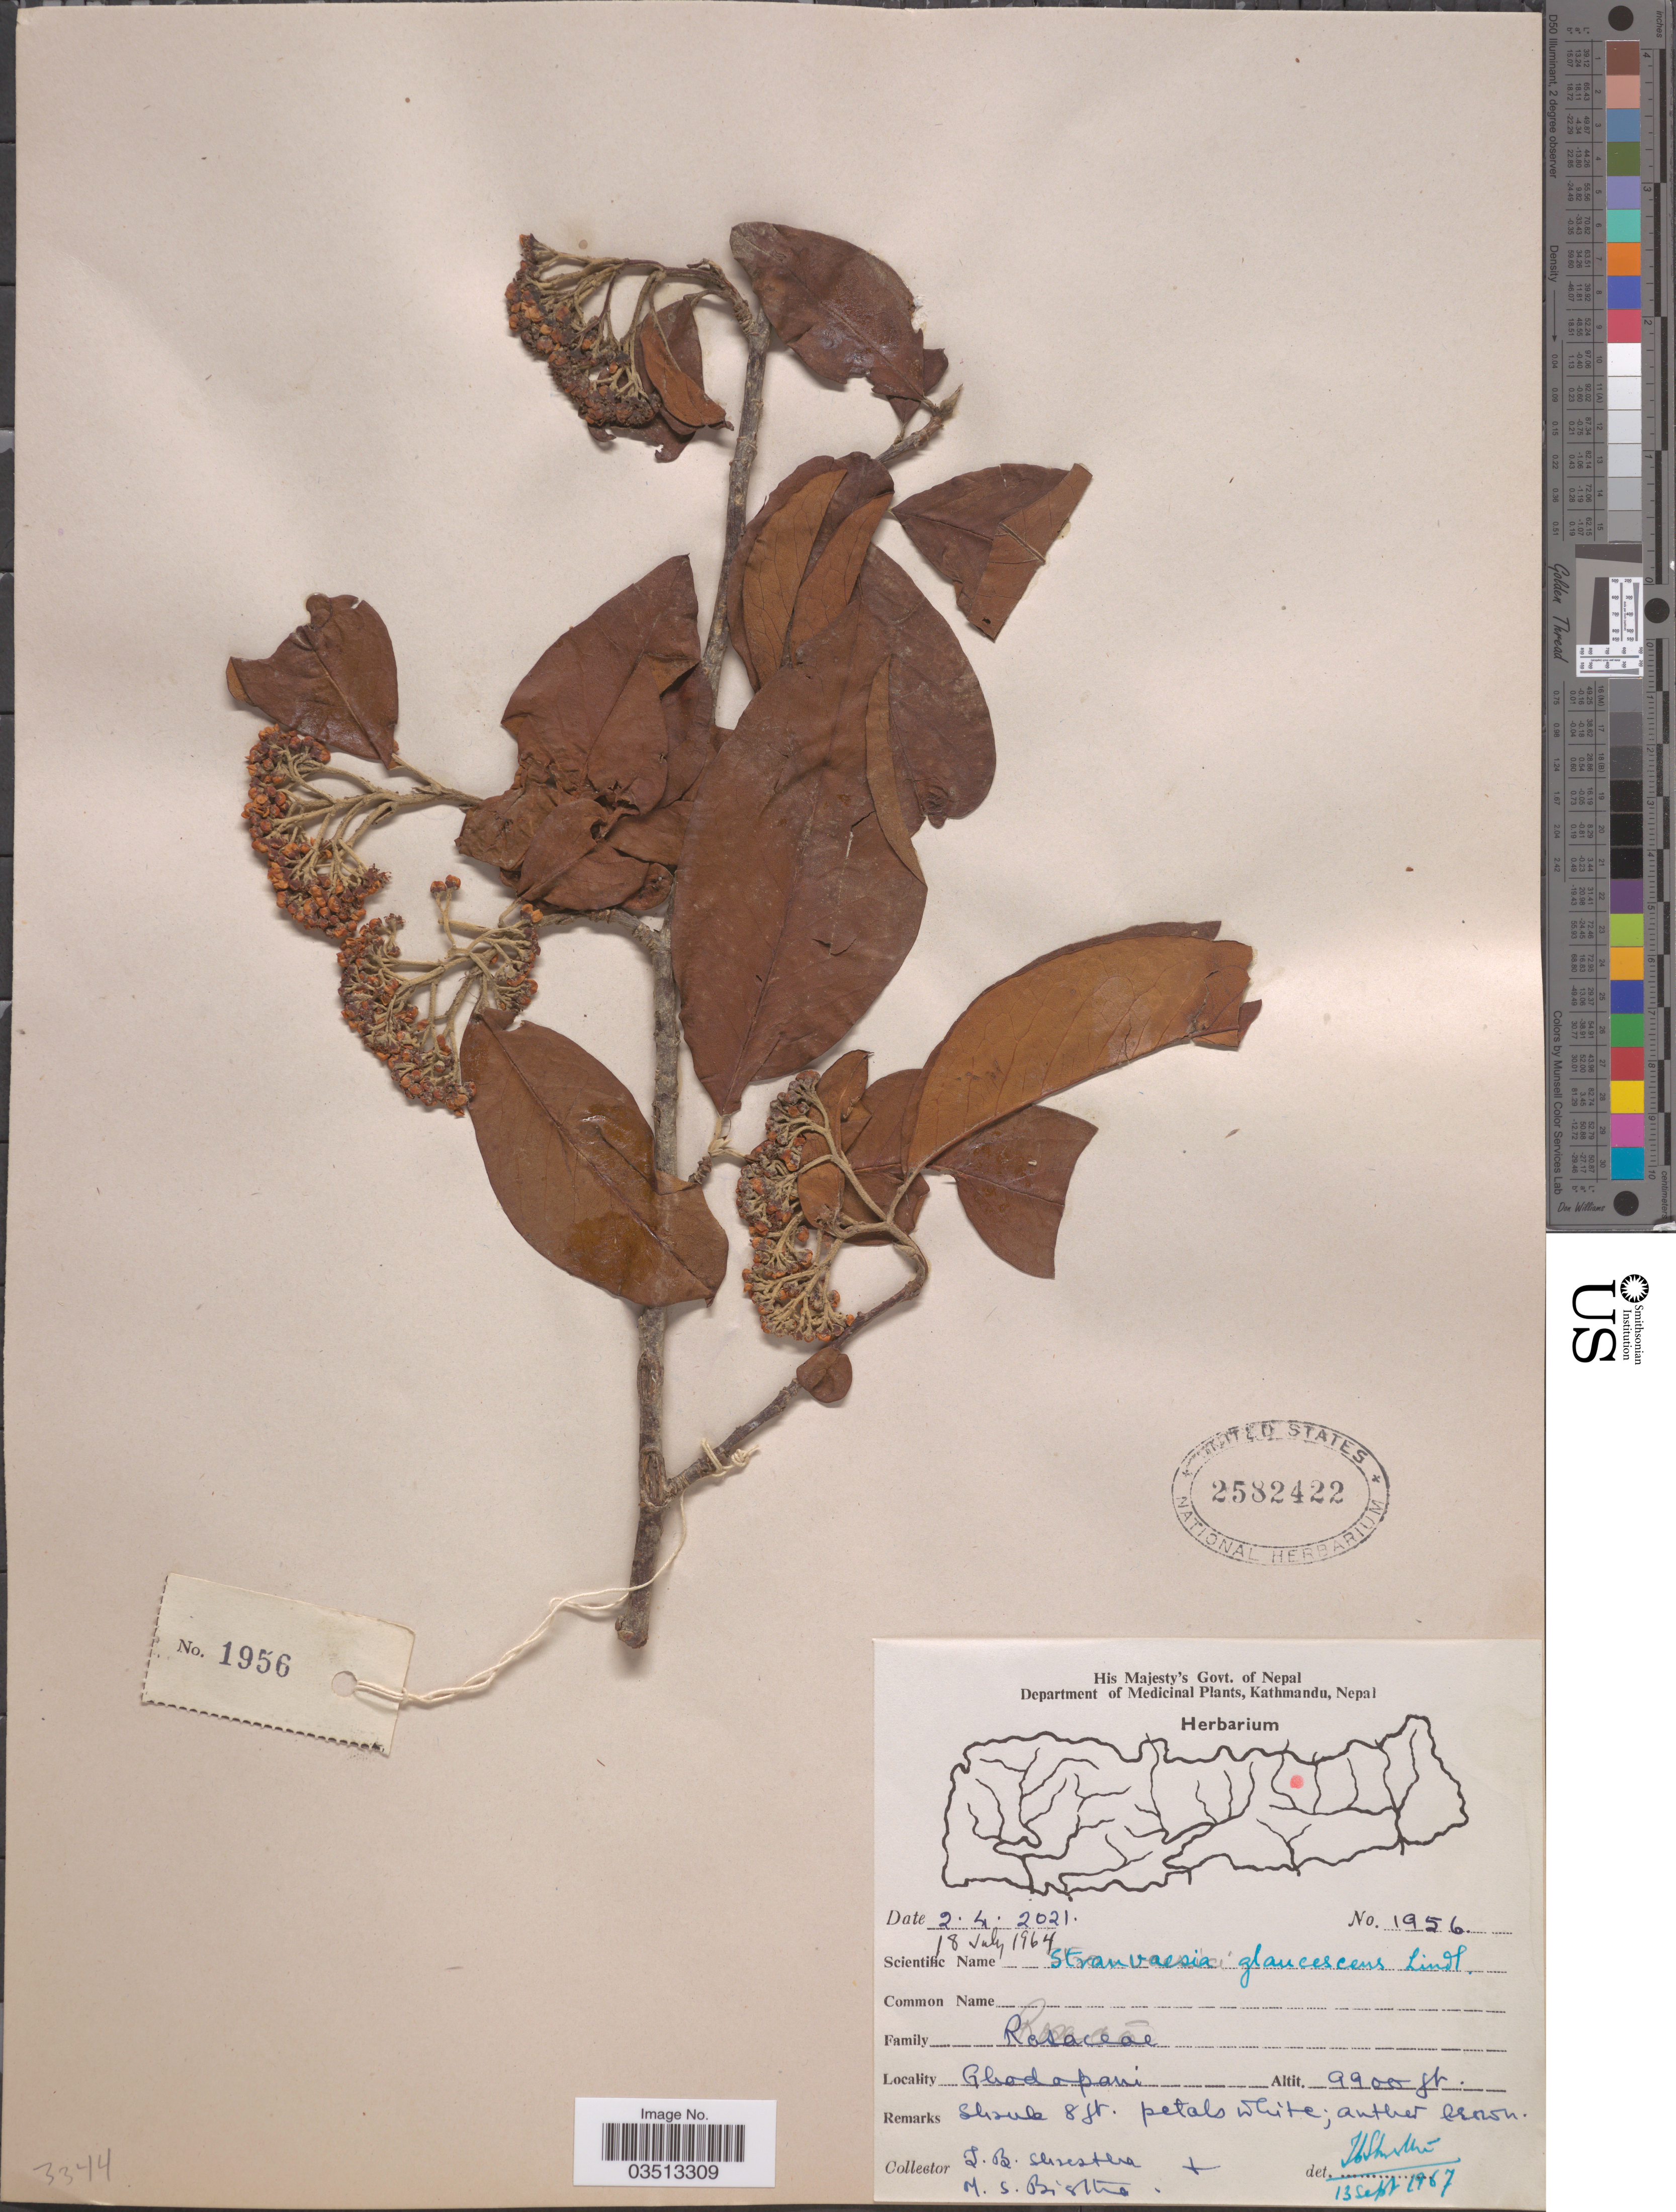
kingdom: Plantae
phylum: Tracheophyta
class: Magnoliopsida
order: Rosales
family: Rosaceae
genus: Stranvaesia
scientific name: Stranvaesia glaucescens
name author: Lindl.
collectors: T. B. Shrestha & M. Bistha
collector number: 1956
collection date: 1964-07-18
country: Nepal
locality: Ghodopani.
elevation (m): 3018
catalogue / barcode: US 2582422